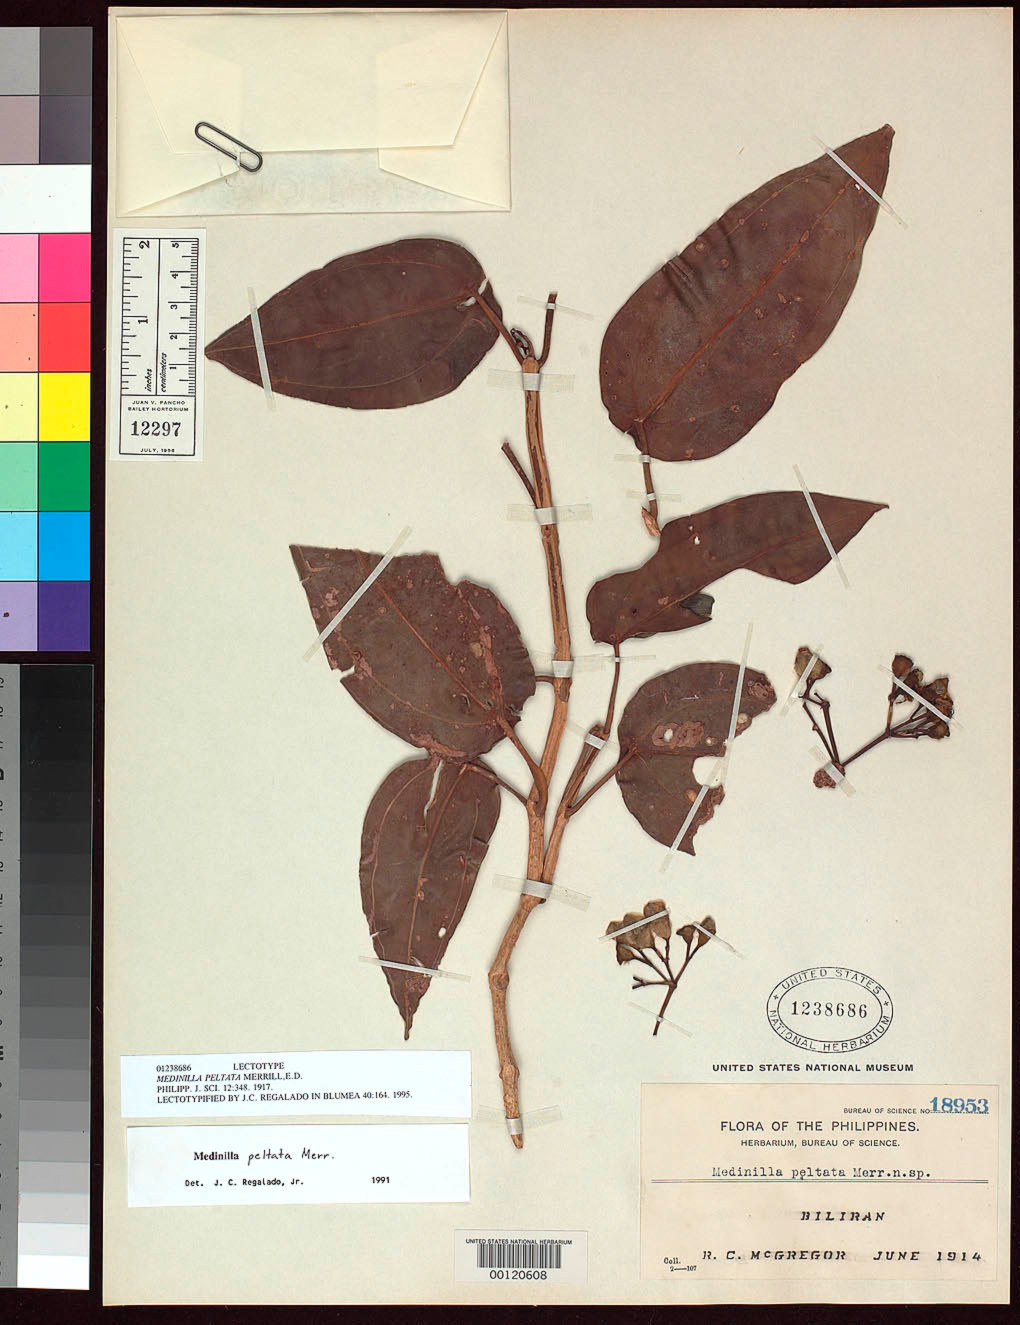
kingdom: Plantae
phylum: Tracheophyta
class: Magnoliopsida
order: Myrtales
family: Melastomataceae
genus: Medinilla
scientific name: Medinilla peltata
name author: Merr.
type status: Lectotype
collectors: R. C. McGregor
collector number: Bur. Sci. 18953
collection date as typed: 10 Jun 1914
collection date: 1914-06-10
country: Philippines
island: Leyte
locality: Biliran, Mt. Suiro.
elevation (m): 600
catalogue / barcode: US 1238686